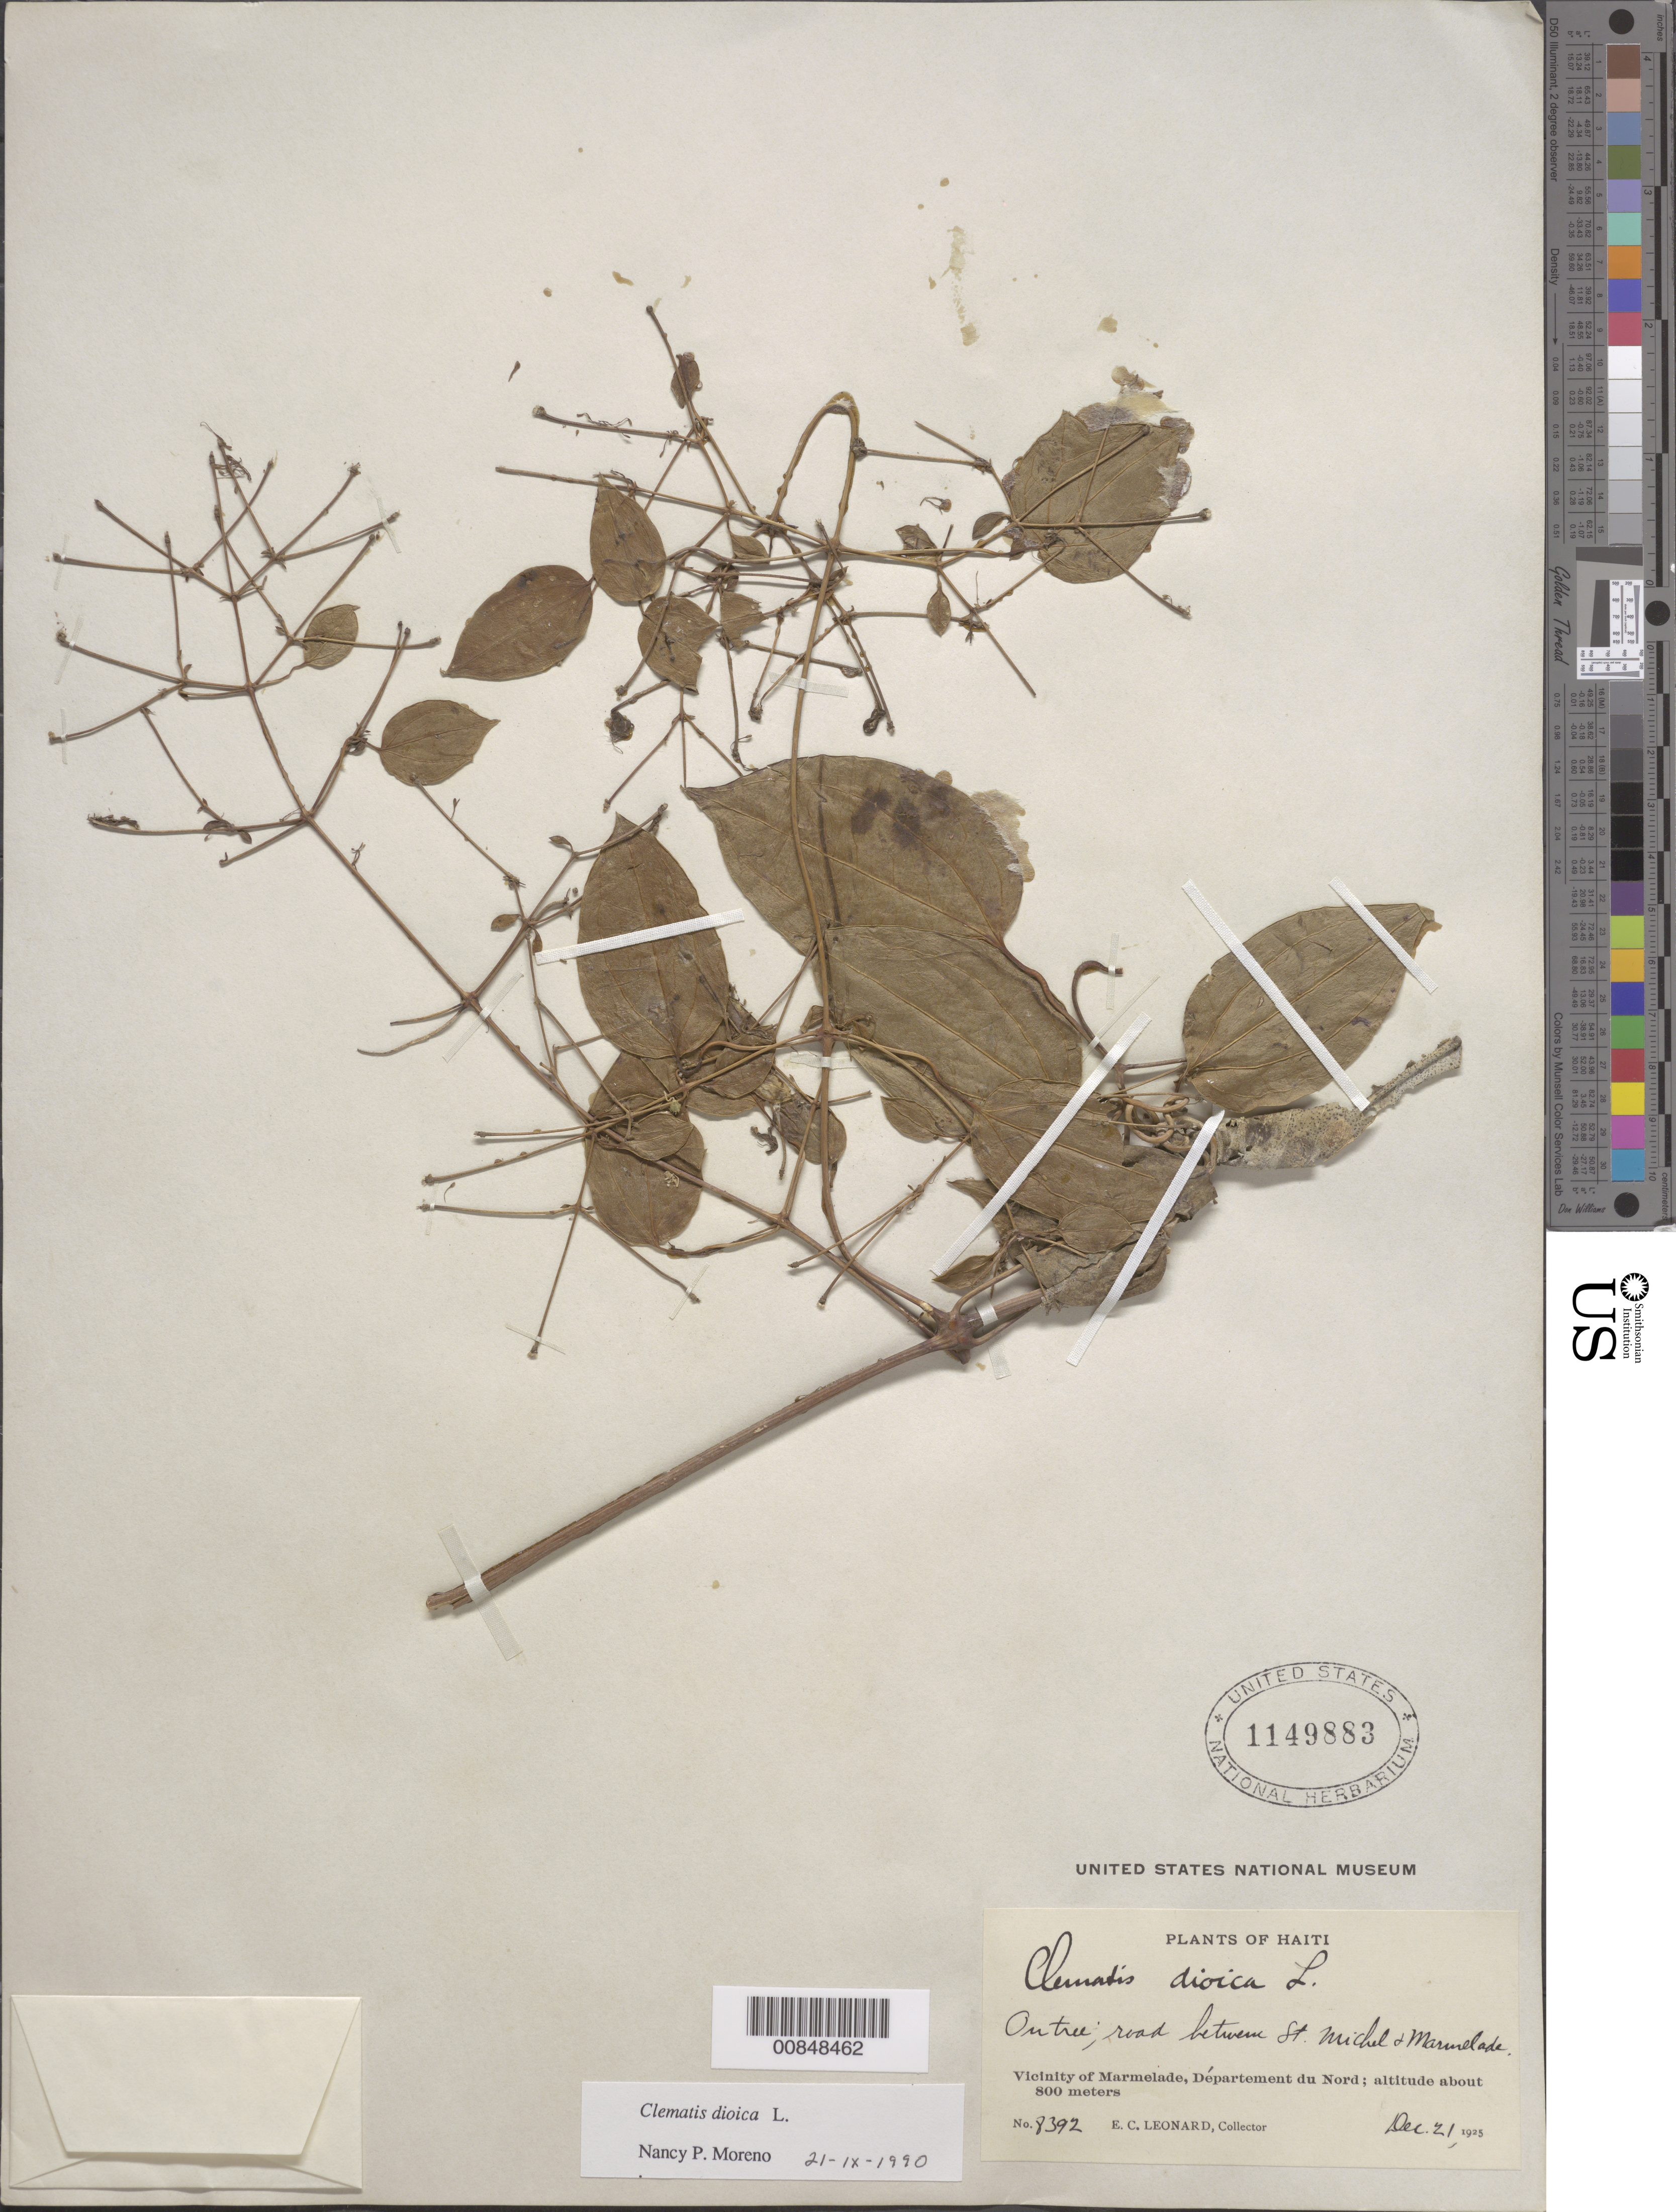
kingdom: Plantae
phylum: Tracheophyta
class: Magnoliopsida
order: Ranunculales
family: Ranunculaceae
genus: Clematis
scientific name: Clematis dioica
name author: L.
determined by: Moreno, N. P.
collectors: E. C. Leonard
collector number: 8392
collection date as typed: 21 Dec 1925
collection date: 1925-12-21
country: Haiti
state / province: Nord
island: Hispaniola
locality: Road between St. Michel and Marmelade.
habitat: On tree.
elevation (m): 800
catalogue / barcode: US 1149883